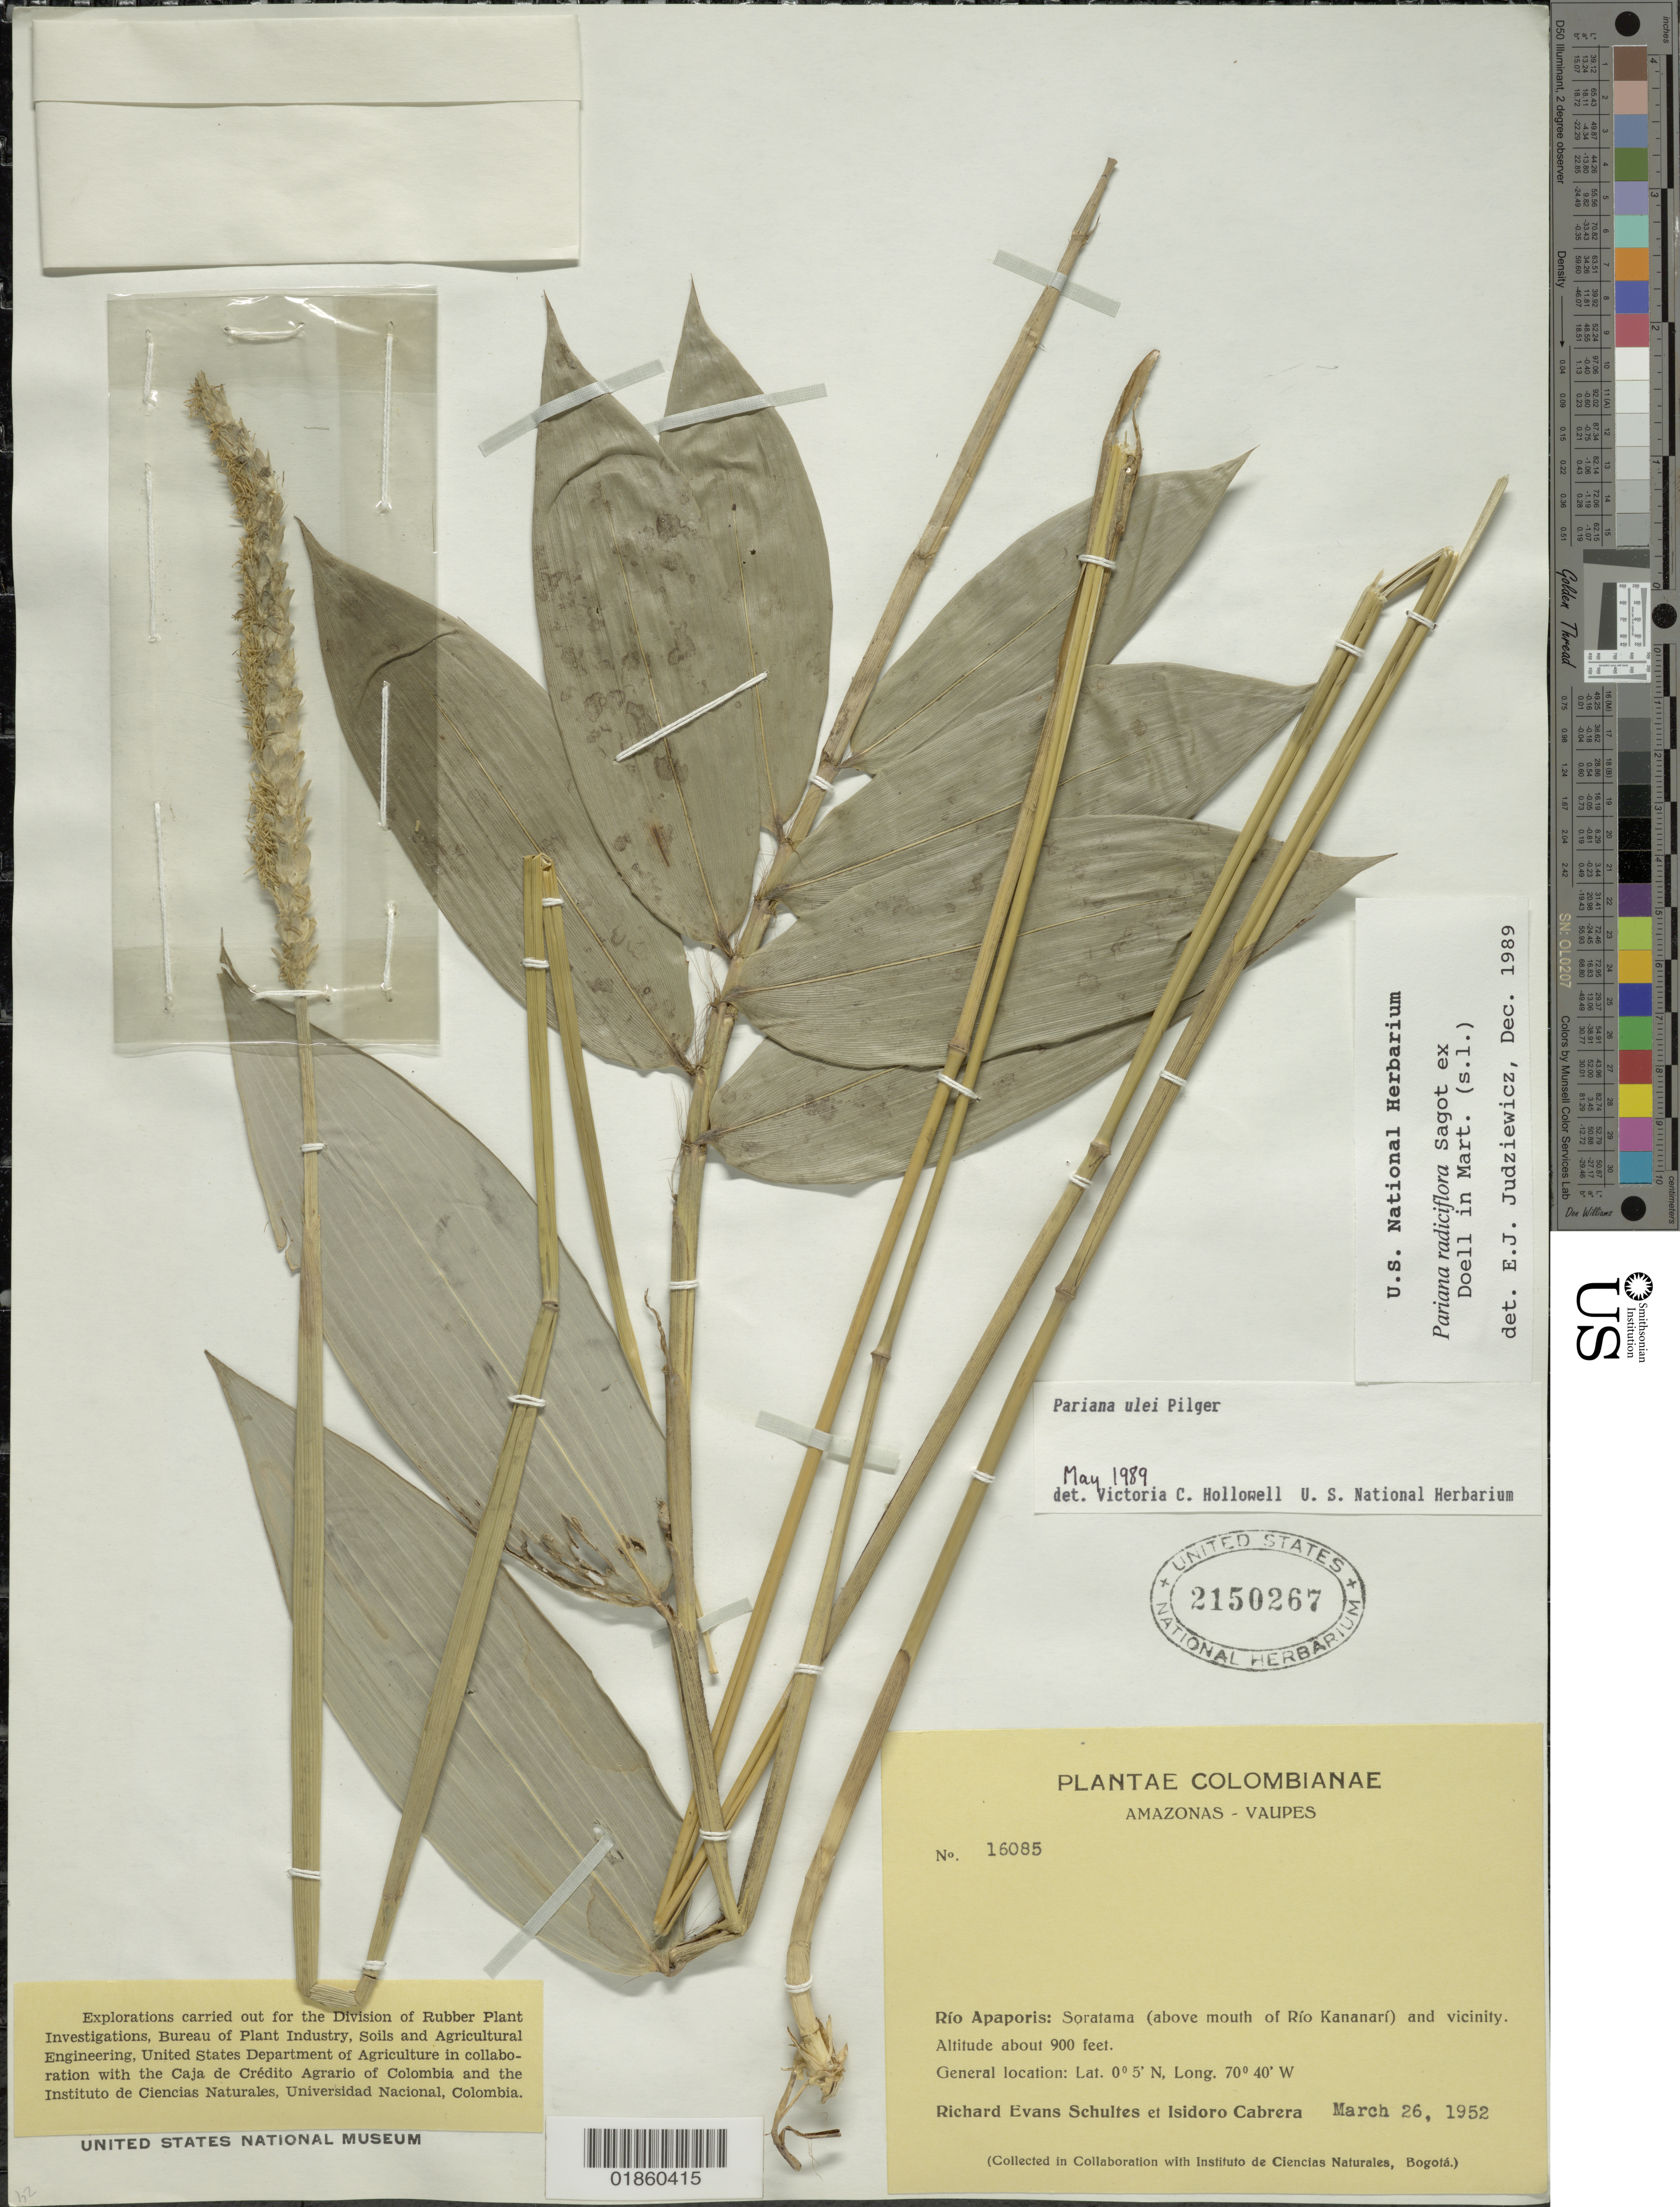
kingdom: Plantae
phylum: Tracheophyta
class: Liliopsida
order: Poales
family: Poaceae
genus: Pariana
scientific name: Pariana radiciflora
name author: Sagot ex Döll in Mart.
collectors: R. E. Schultes & I. Cabrera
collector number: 16085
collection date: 1952-03-26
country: Colombia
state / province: Amazônas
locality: Rio Apaporis: Sorotama (above mouth of Rio Kananari) and vicinity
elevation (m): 900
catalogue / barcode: US 2150267